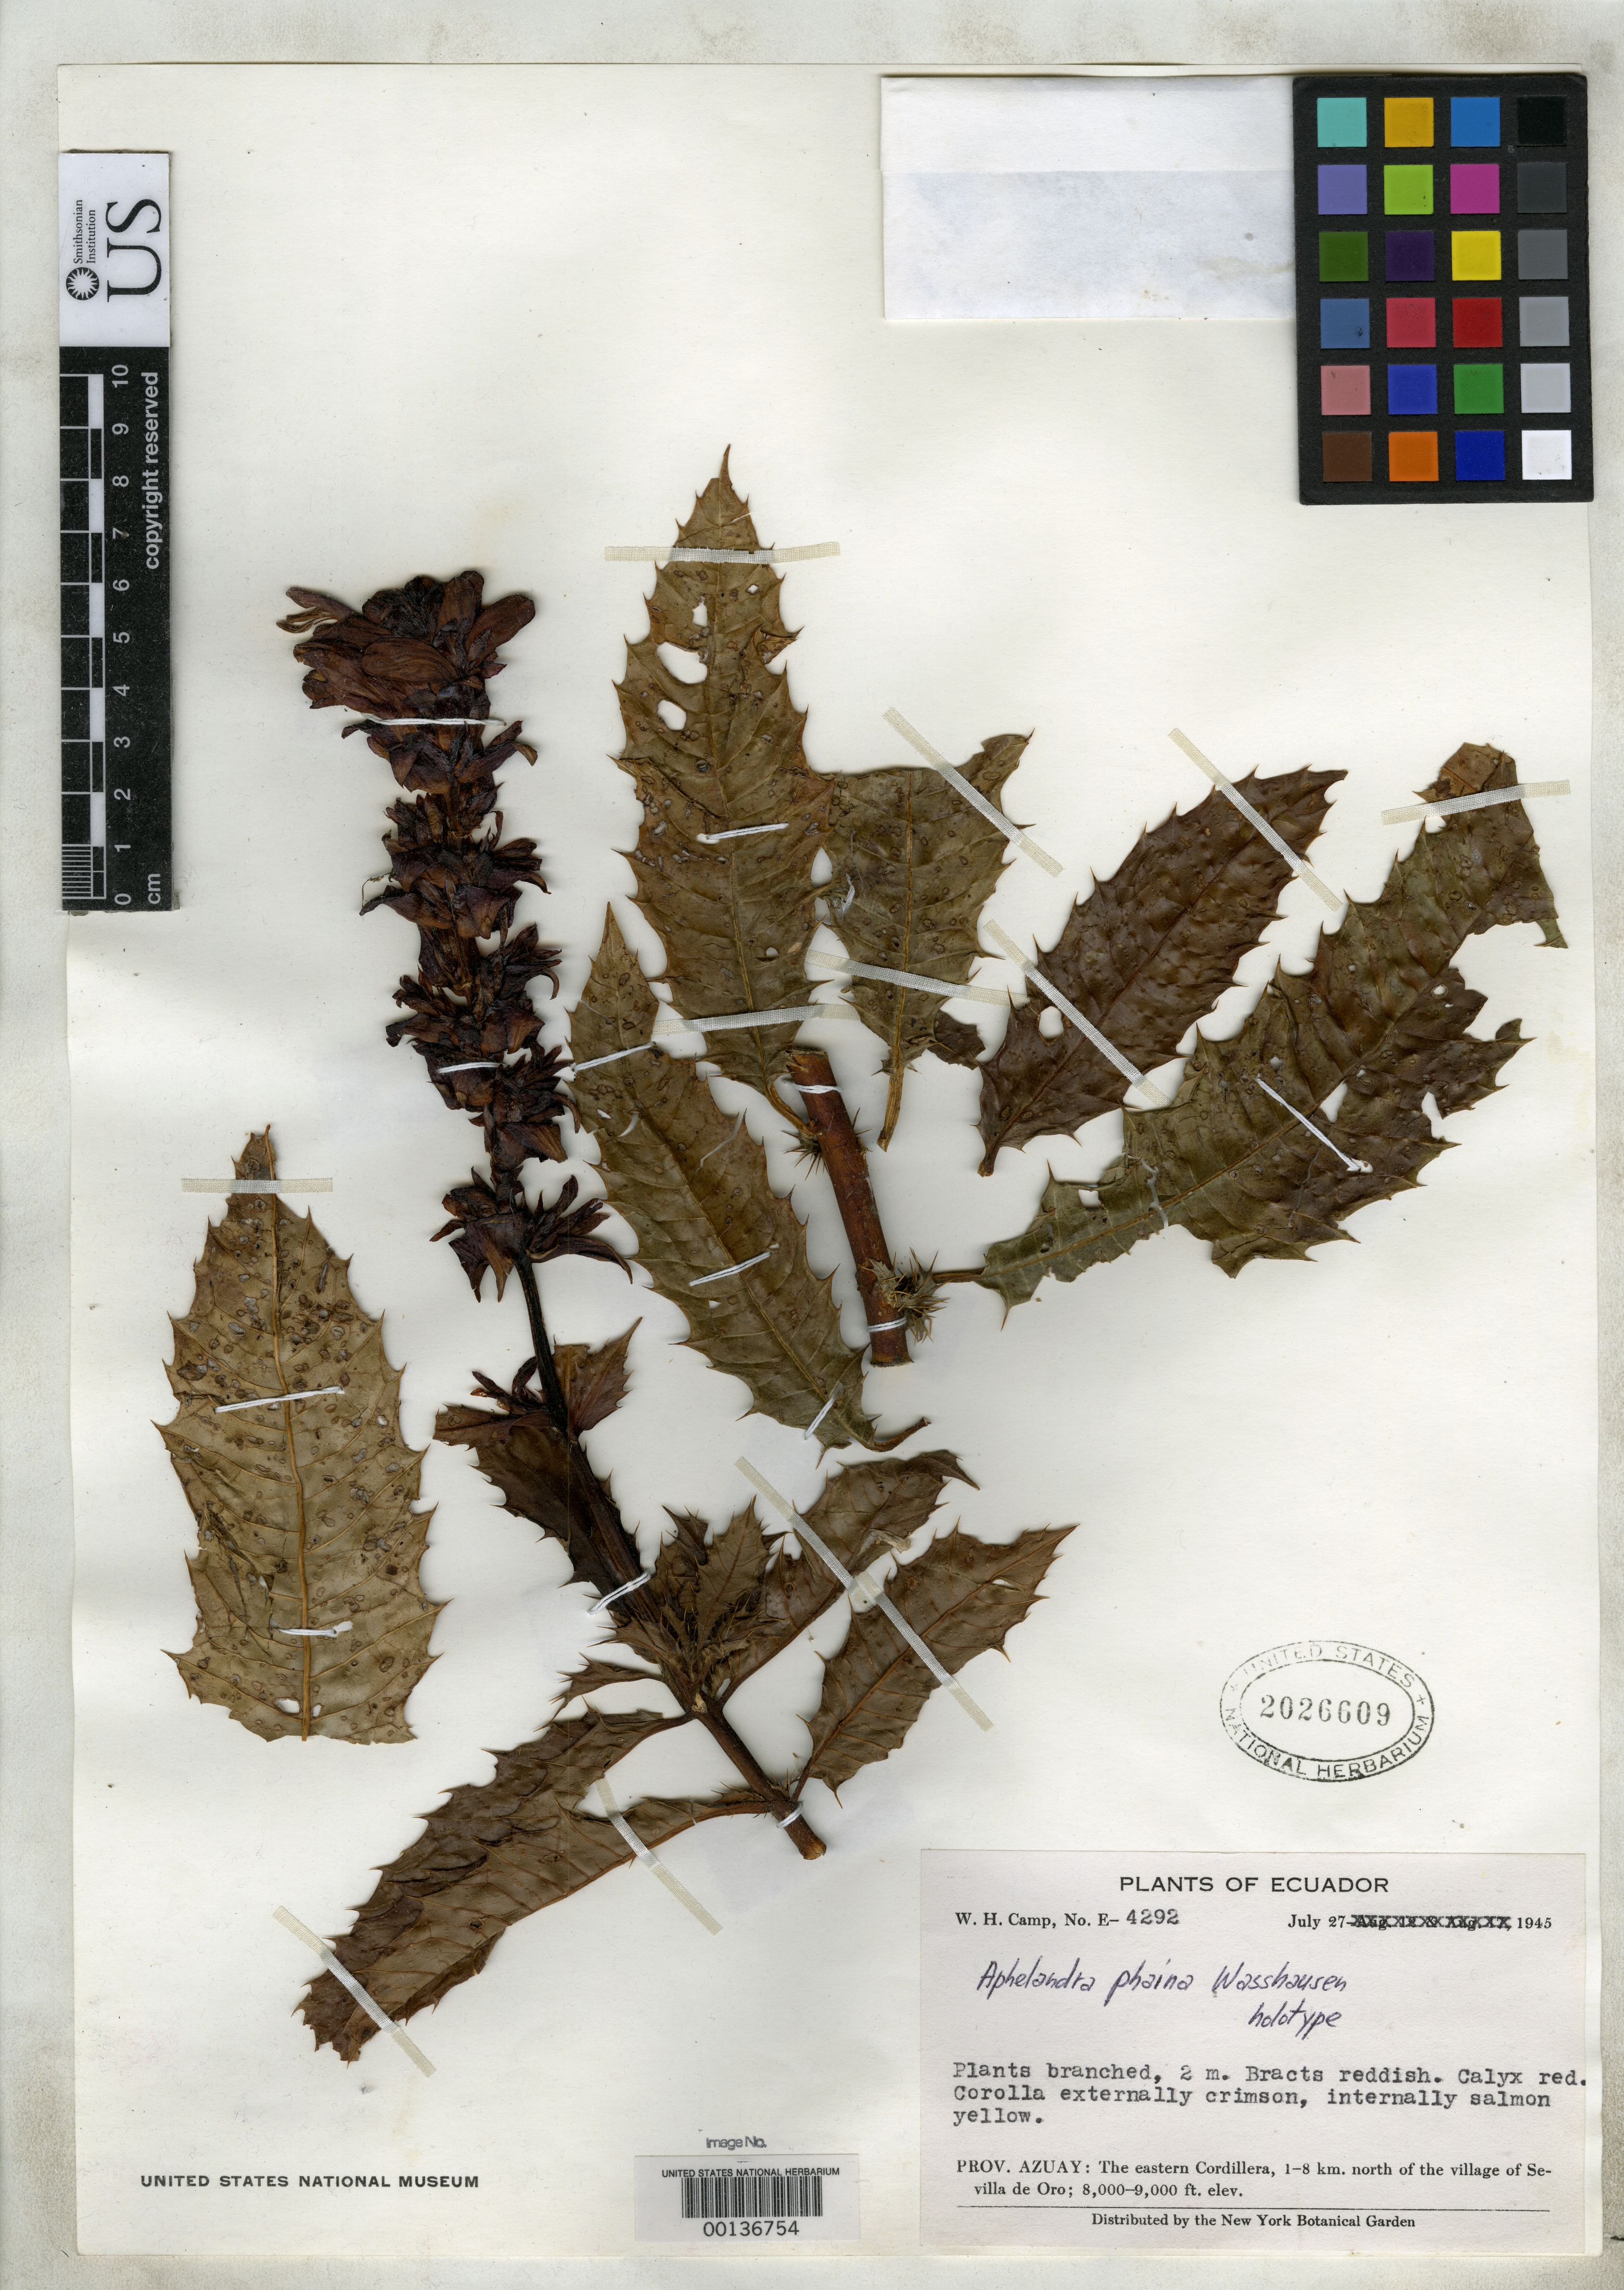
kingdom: Plantae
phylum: Tracheophyta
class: Magnoliopsida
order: Lamiales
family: Acanthaceae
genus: Aphelandra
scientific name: Aphelandra phaina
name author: Wassh.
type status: Holotype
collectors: W. H. Camp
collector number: E-4292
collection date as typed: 27 Jul 1945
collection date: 1945-07-27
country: Ecuador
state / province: Azuay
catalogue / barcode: US 2026609